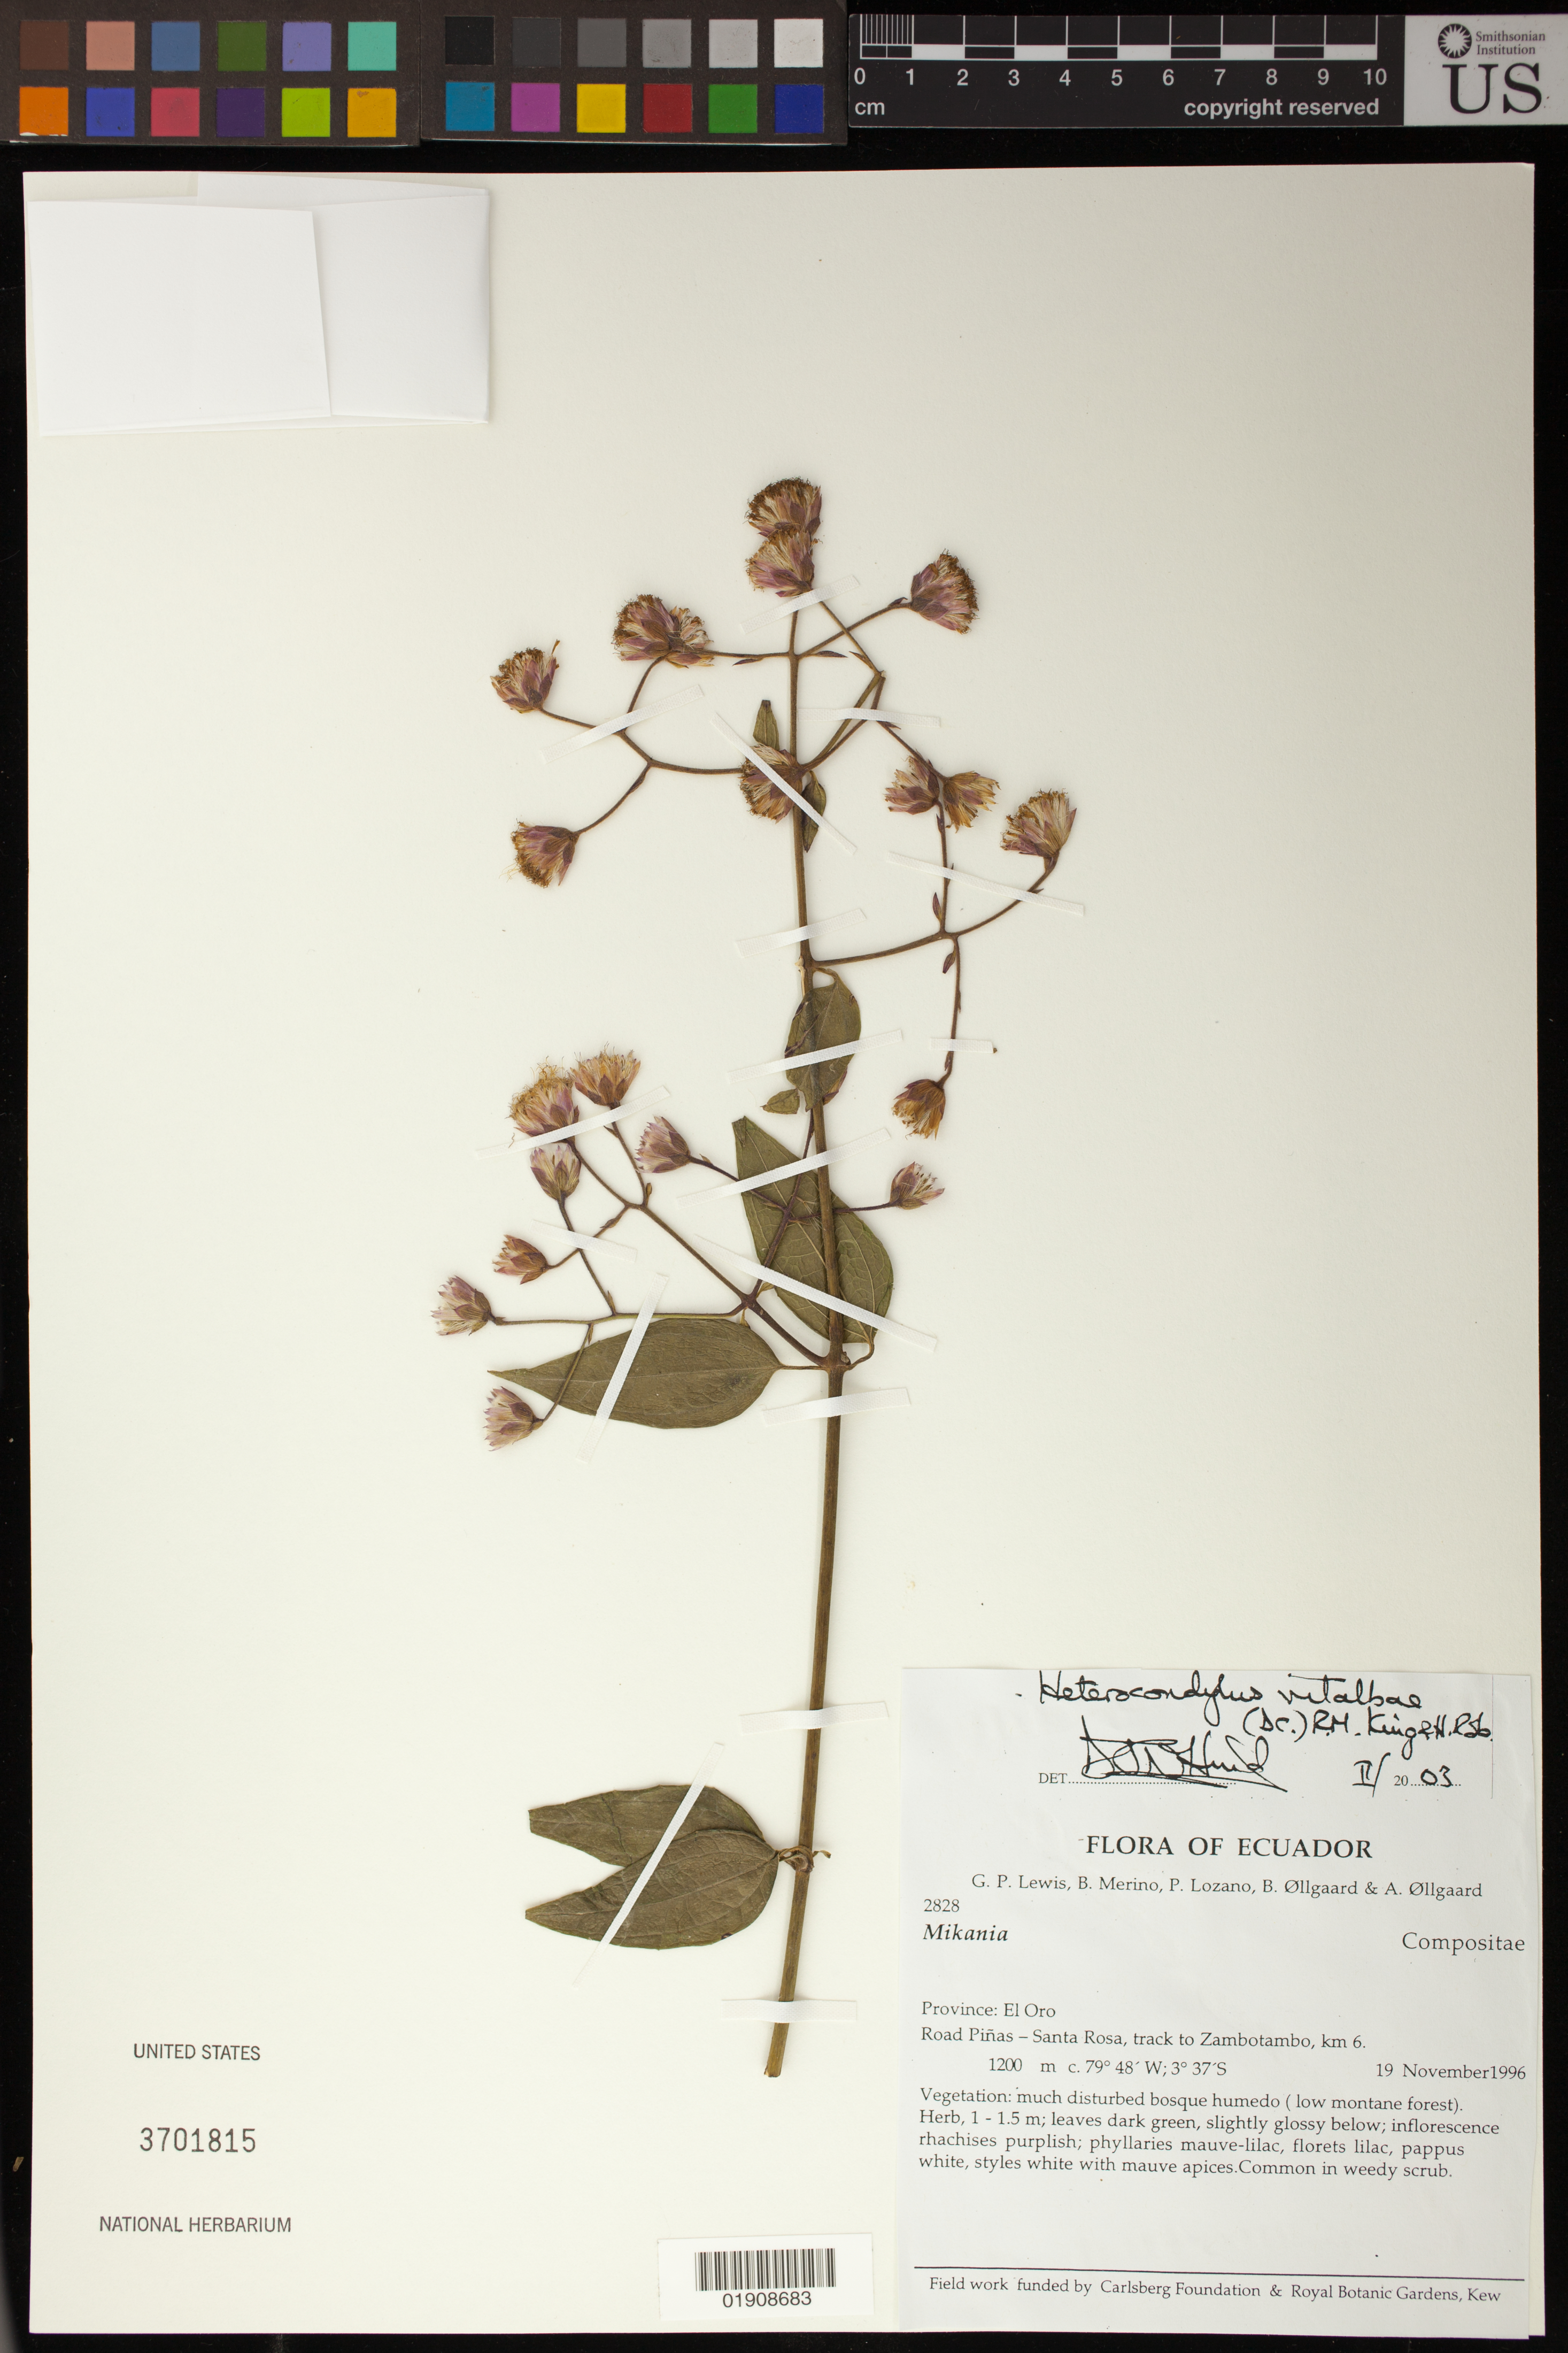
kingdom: Plantae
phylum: Tracheophyta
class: Magnoliopsida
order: Asterales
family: Asteraceae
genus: Heterocondylus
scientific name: Heterocondylus vitalbae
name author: (DC.) R.M. King & H. Rob.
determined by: Hind, D. J. N.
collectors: G. P. Lewis, B. Merino, P. Lozano, B. Øllgaard & A. Øllgaard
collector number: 2828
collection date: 1996-11-19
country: Ecuador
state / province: El Oro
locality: Road Piñas - Santa Roa, track to Zambotambo, km 6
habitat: Much disturbed bosque humedo (low montane forest)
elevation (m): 1200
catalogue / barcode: US 3701815